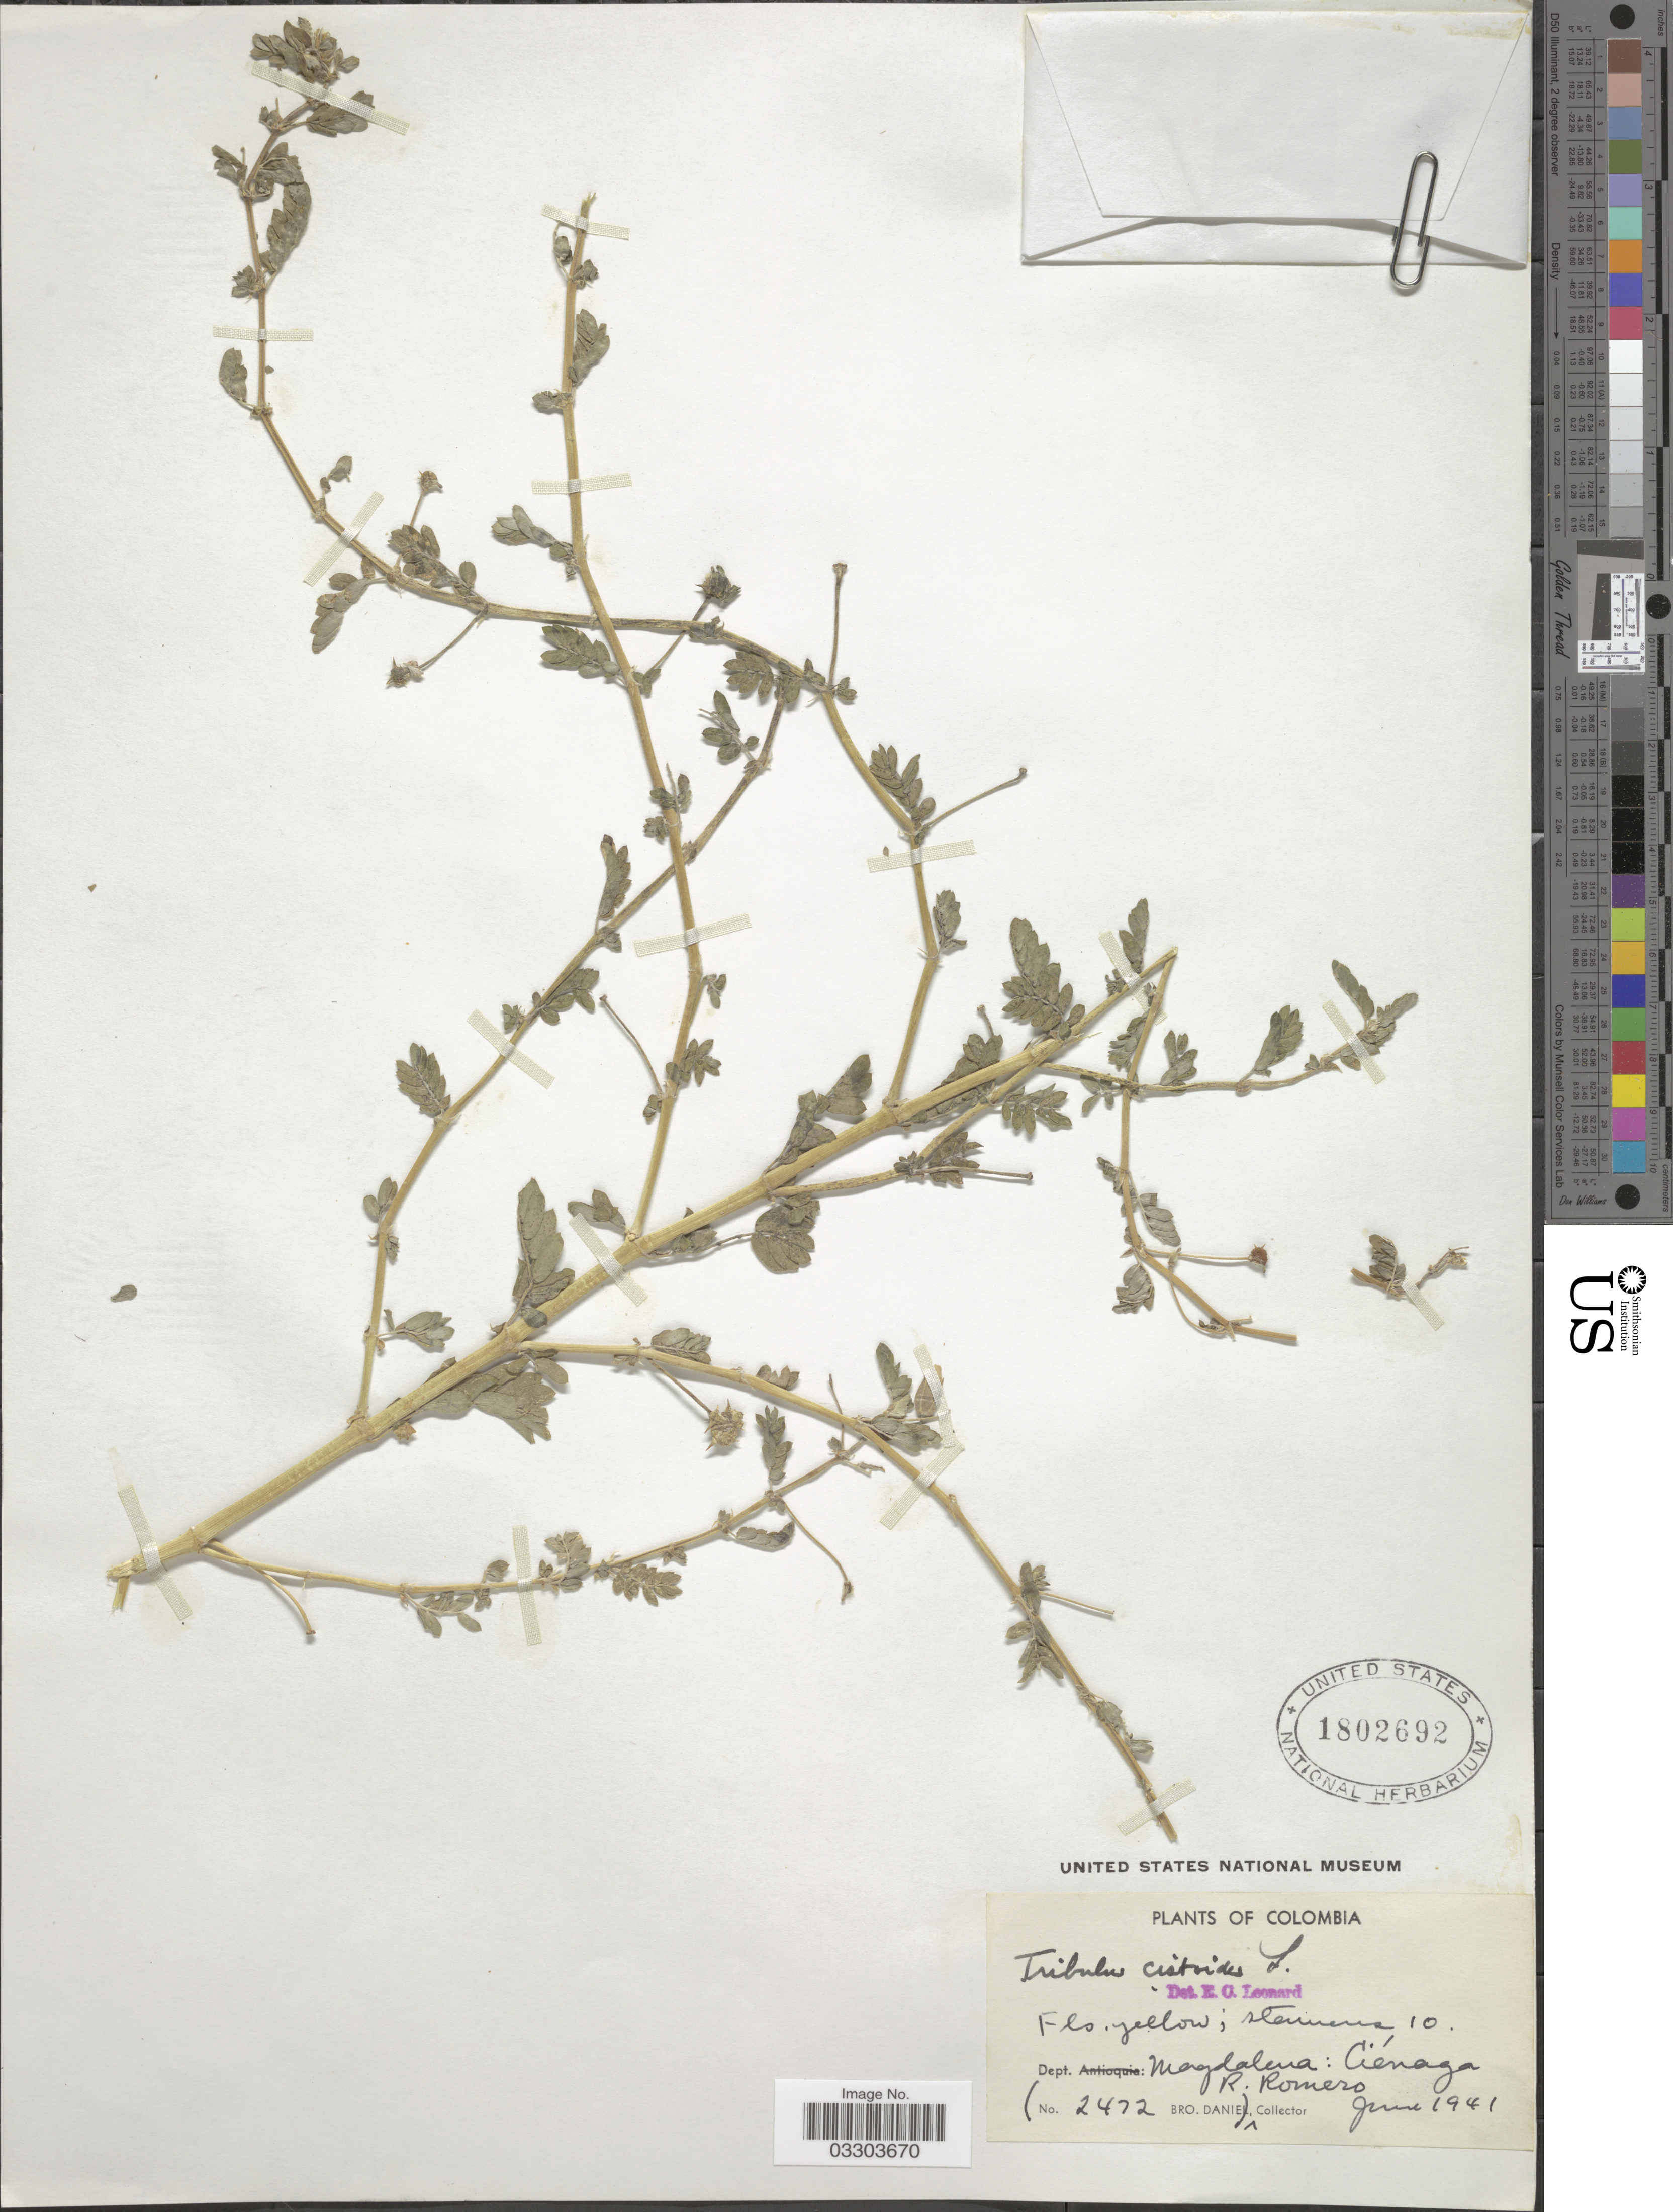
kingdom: Plantae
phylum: Tracheophyta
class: Magnoliopsida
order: Zygophyllales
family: Zygophyllaceae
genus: Tribulus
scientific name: Tribulus cistoides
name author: L.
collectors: Bro. Daniel & R. Romero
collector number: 2472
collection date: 1941-06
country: Colombia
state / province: Magdalena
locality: Dept. Magdalena: Ciénaga.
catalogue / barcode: US 1802692